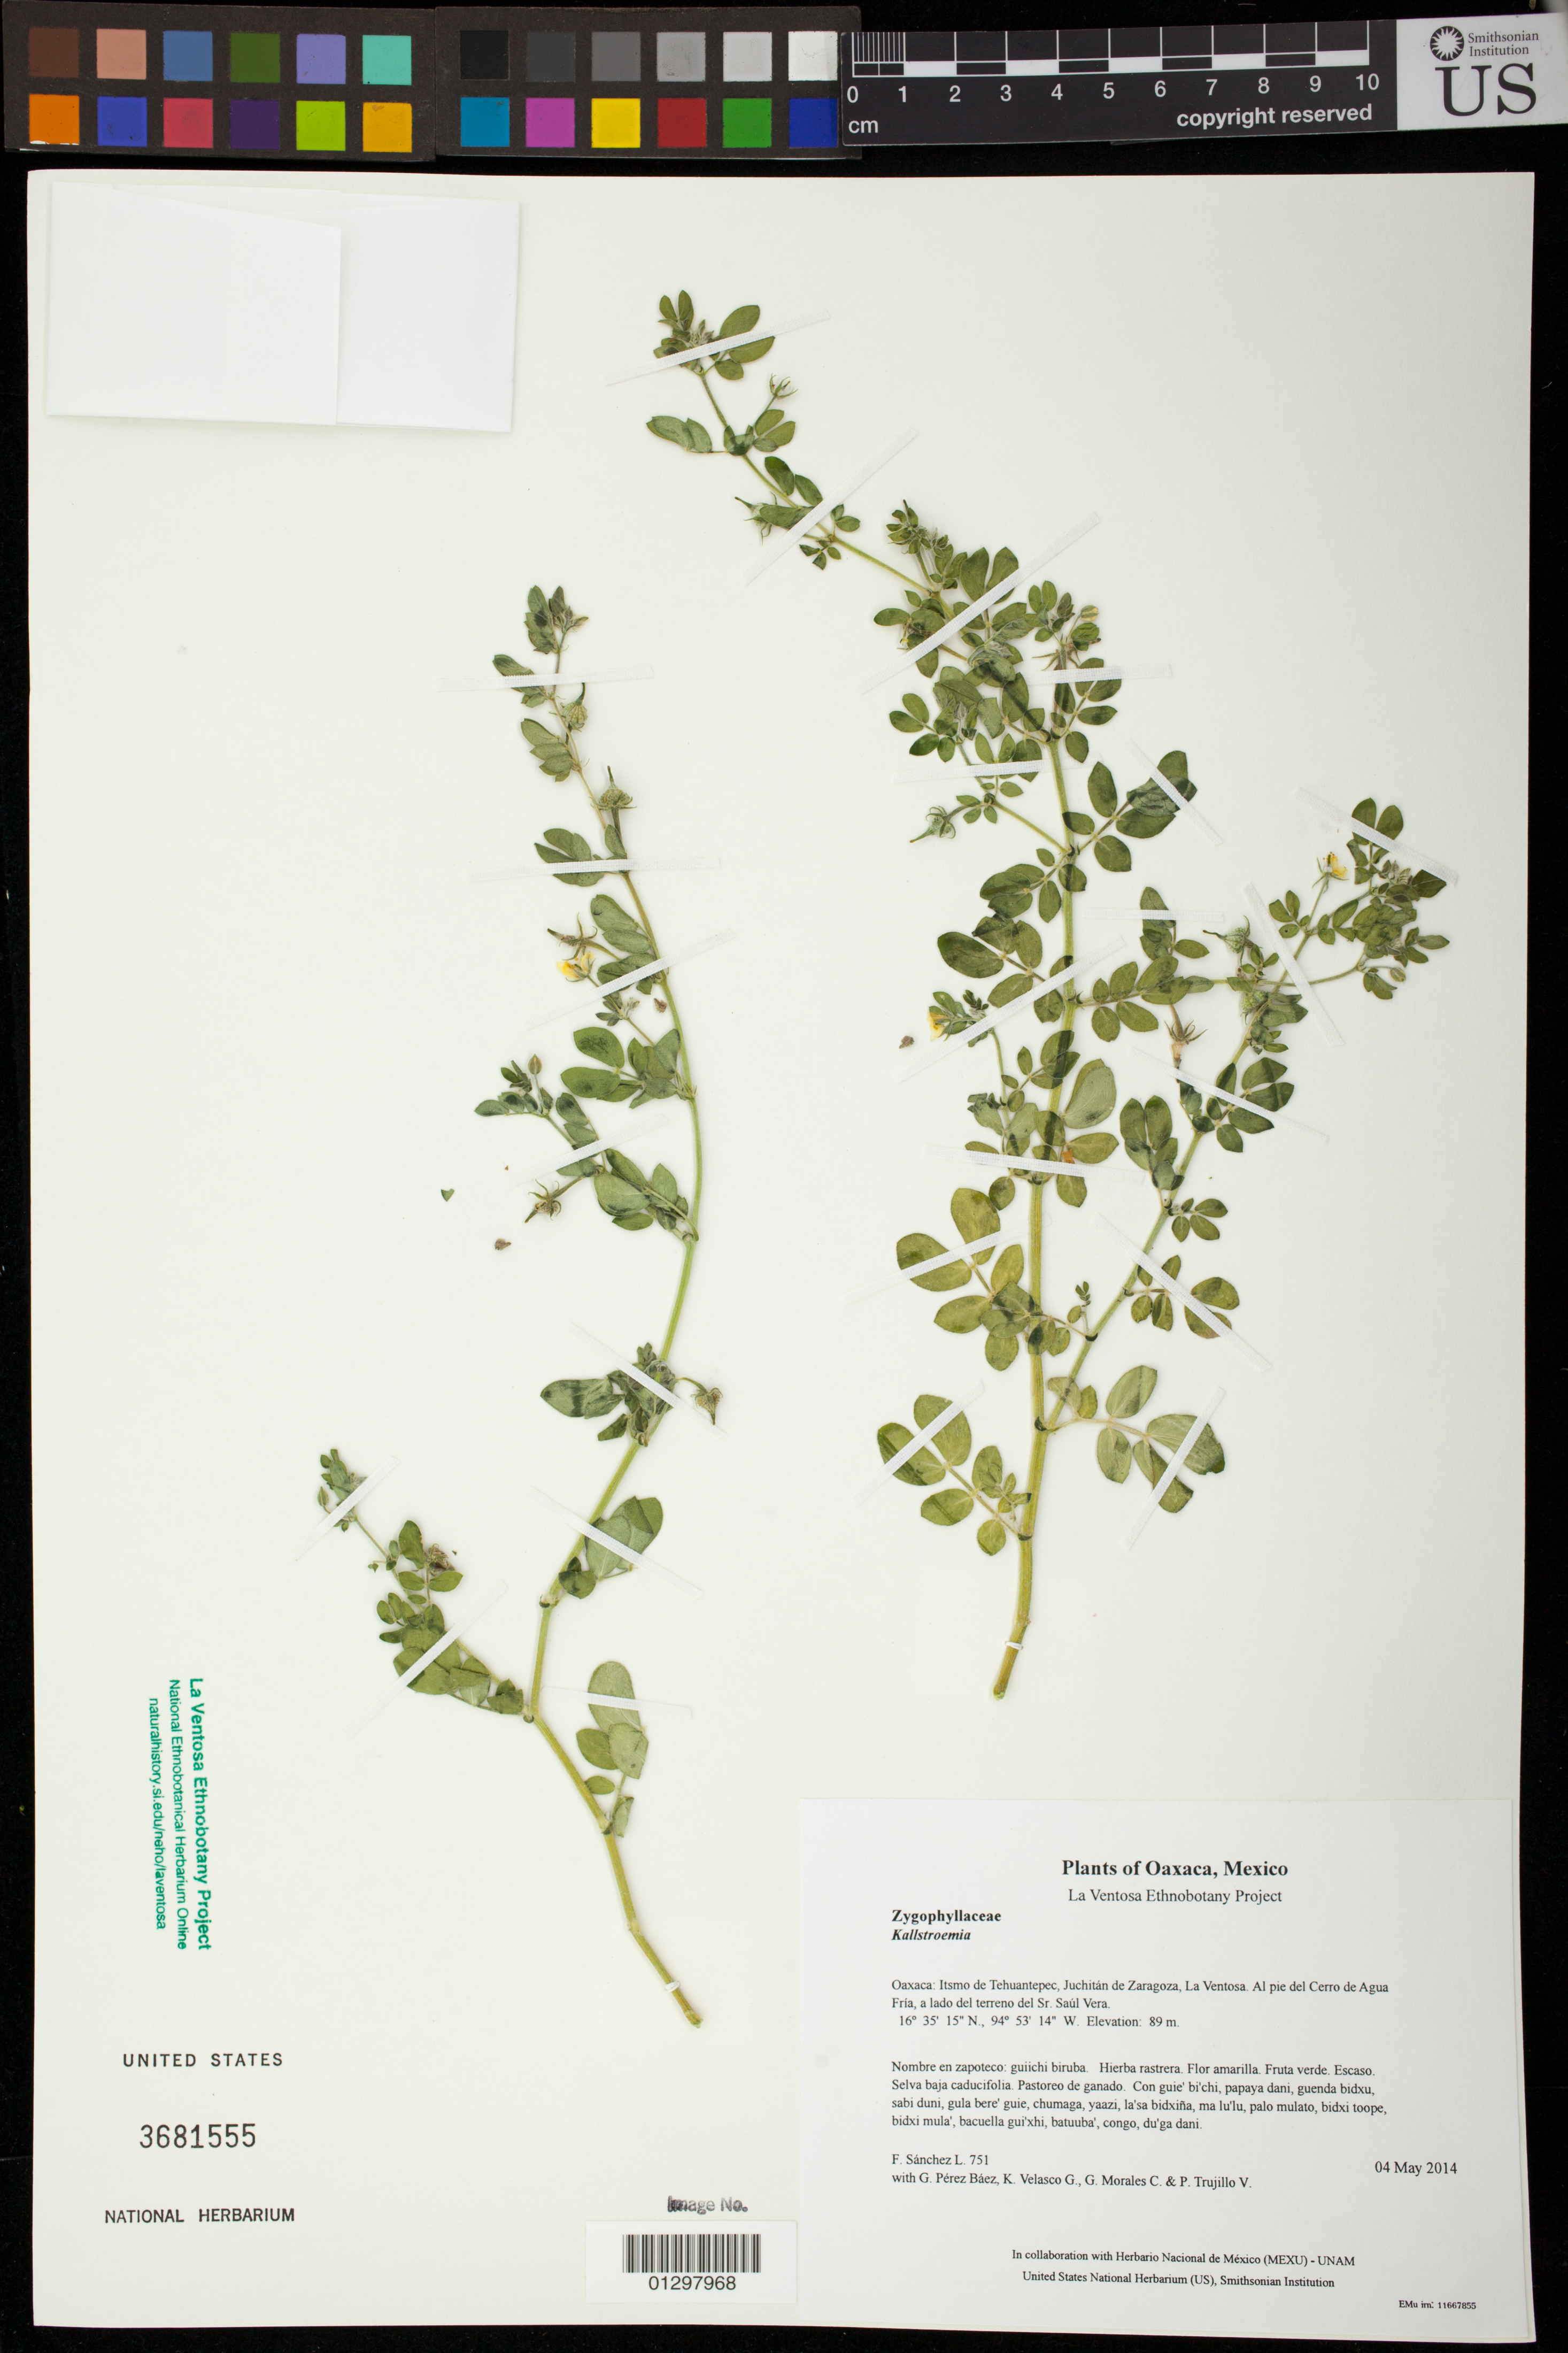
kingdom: Plantae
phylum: Tracheophyta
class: Magnoliopsida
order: Zygophyllales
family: Zygophyllaceae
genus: Kallstroemia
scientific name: Kallstroemia rosei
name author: Rydb.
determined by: Velasco G., Kenia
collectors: F. Sánchez L., G. Pérez Báez, K. Velasco G., G. Morales C. & P. Trujillo V.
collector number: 751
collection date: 2014-05-04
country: Mexico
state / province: Oaxaca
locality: Itsmo de Tehuantepec, Juchitán de Zaragoza, La Ventosa. Al pie del Cerro de Agua Fría, a lado del terreno del Sr. Saúl Vera.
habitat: Selva baja caducifolia. Pastoreo de ganado.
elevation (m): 89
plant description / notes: JEBOT, MEXU, SERO, US; Guixi layu. Guie' naguchi. Cuaananaxhi naga'. Huaxie'.; Abrojo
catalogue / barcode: US 3681555